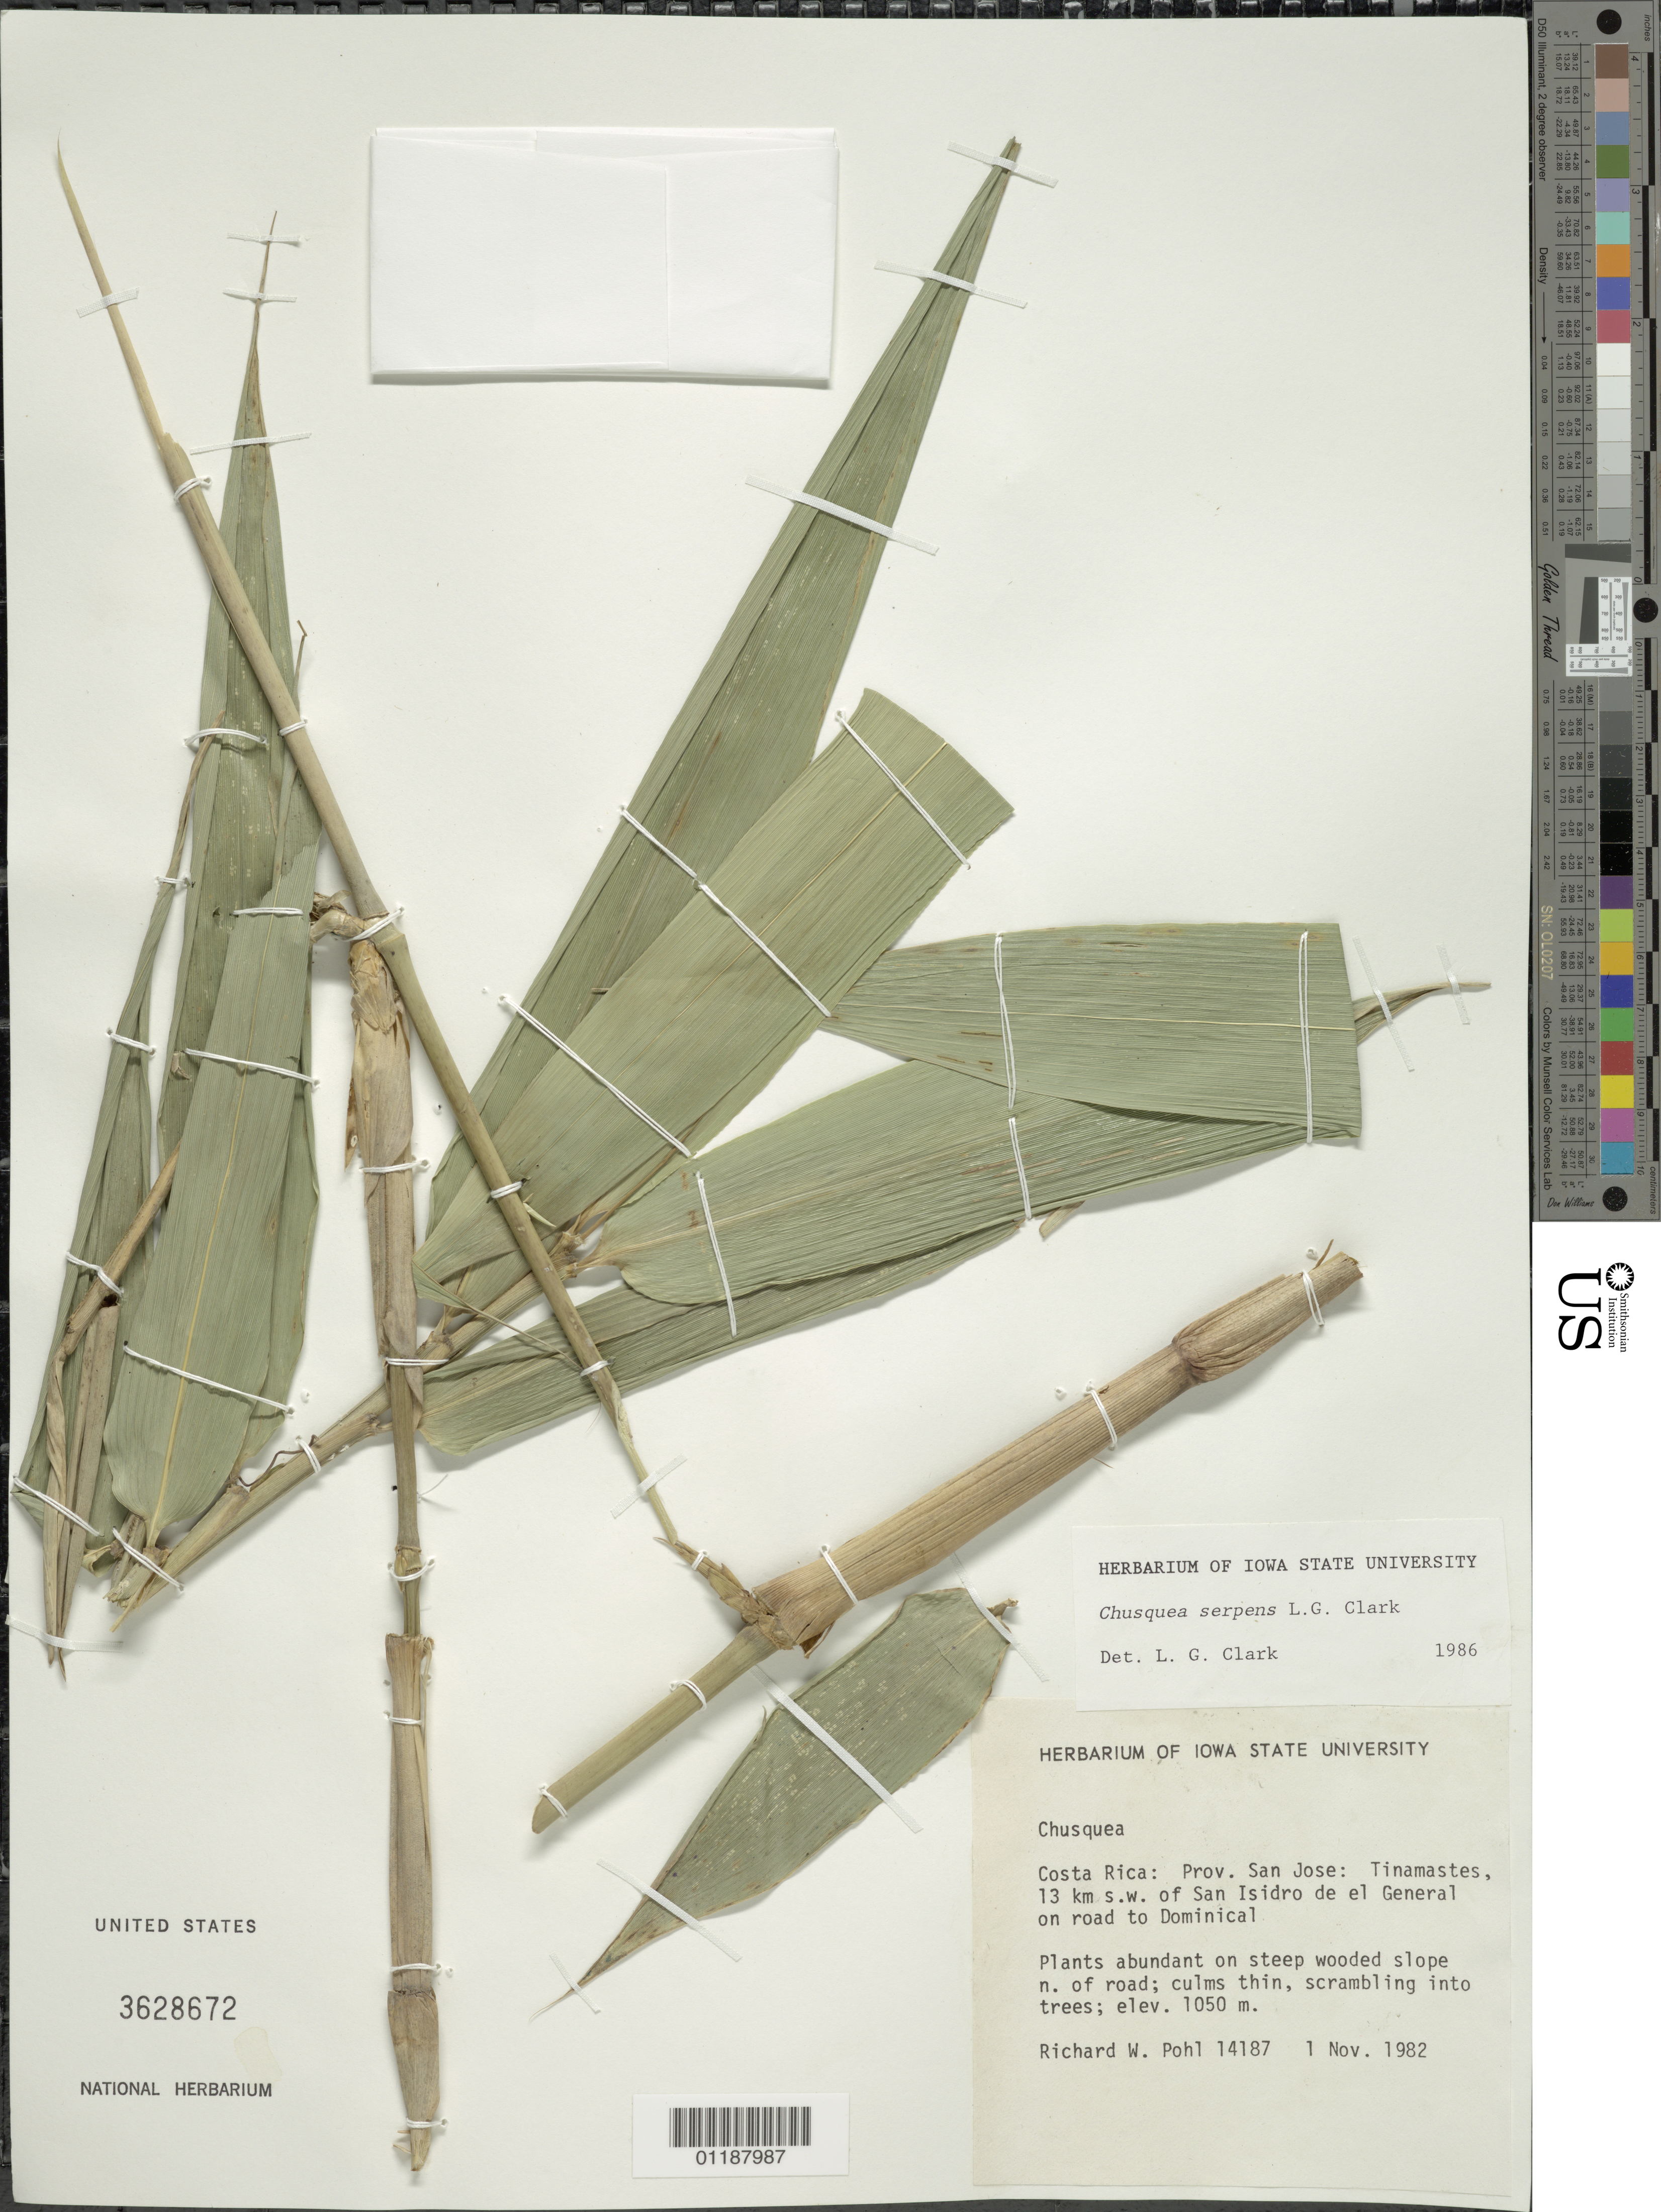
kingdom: Plantae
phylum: Tracheophyta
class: Liliopsida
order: Poales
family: Poaceae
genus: Chusquea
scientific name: Chusquea serpens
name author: L.G. Clark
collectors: R. W. Pohl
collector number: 14187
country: Costa Rica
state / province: San Jose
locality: Tinamastres, SW of San Isdro de el General on road to Dominical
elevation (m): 1050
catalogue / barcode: US 3628672